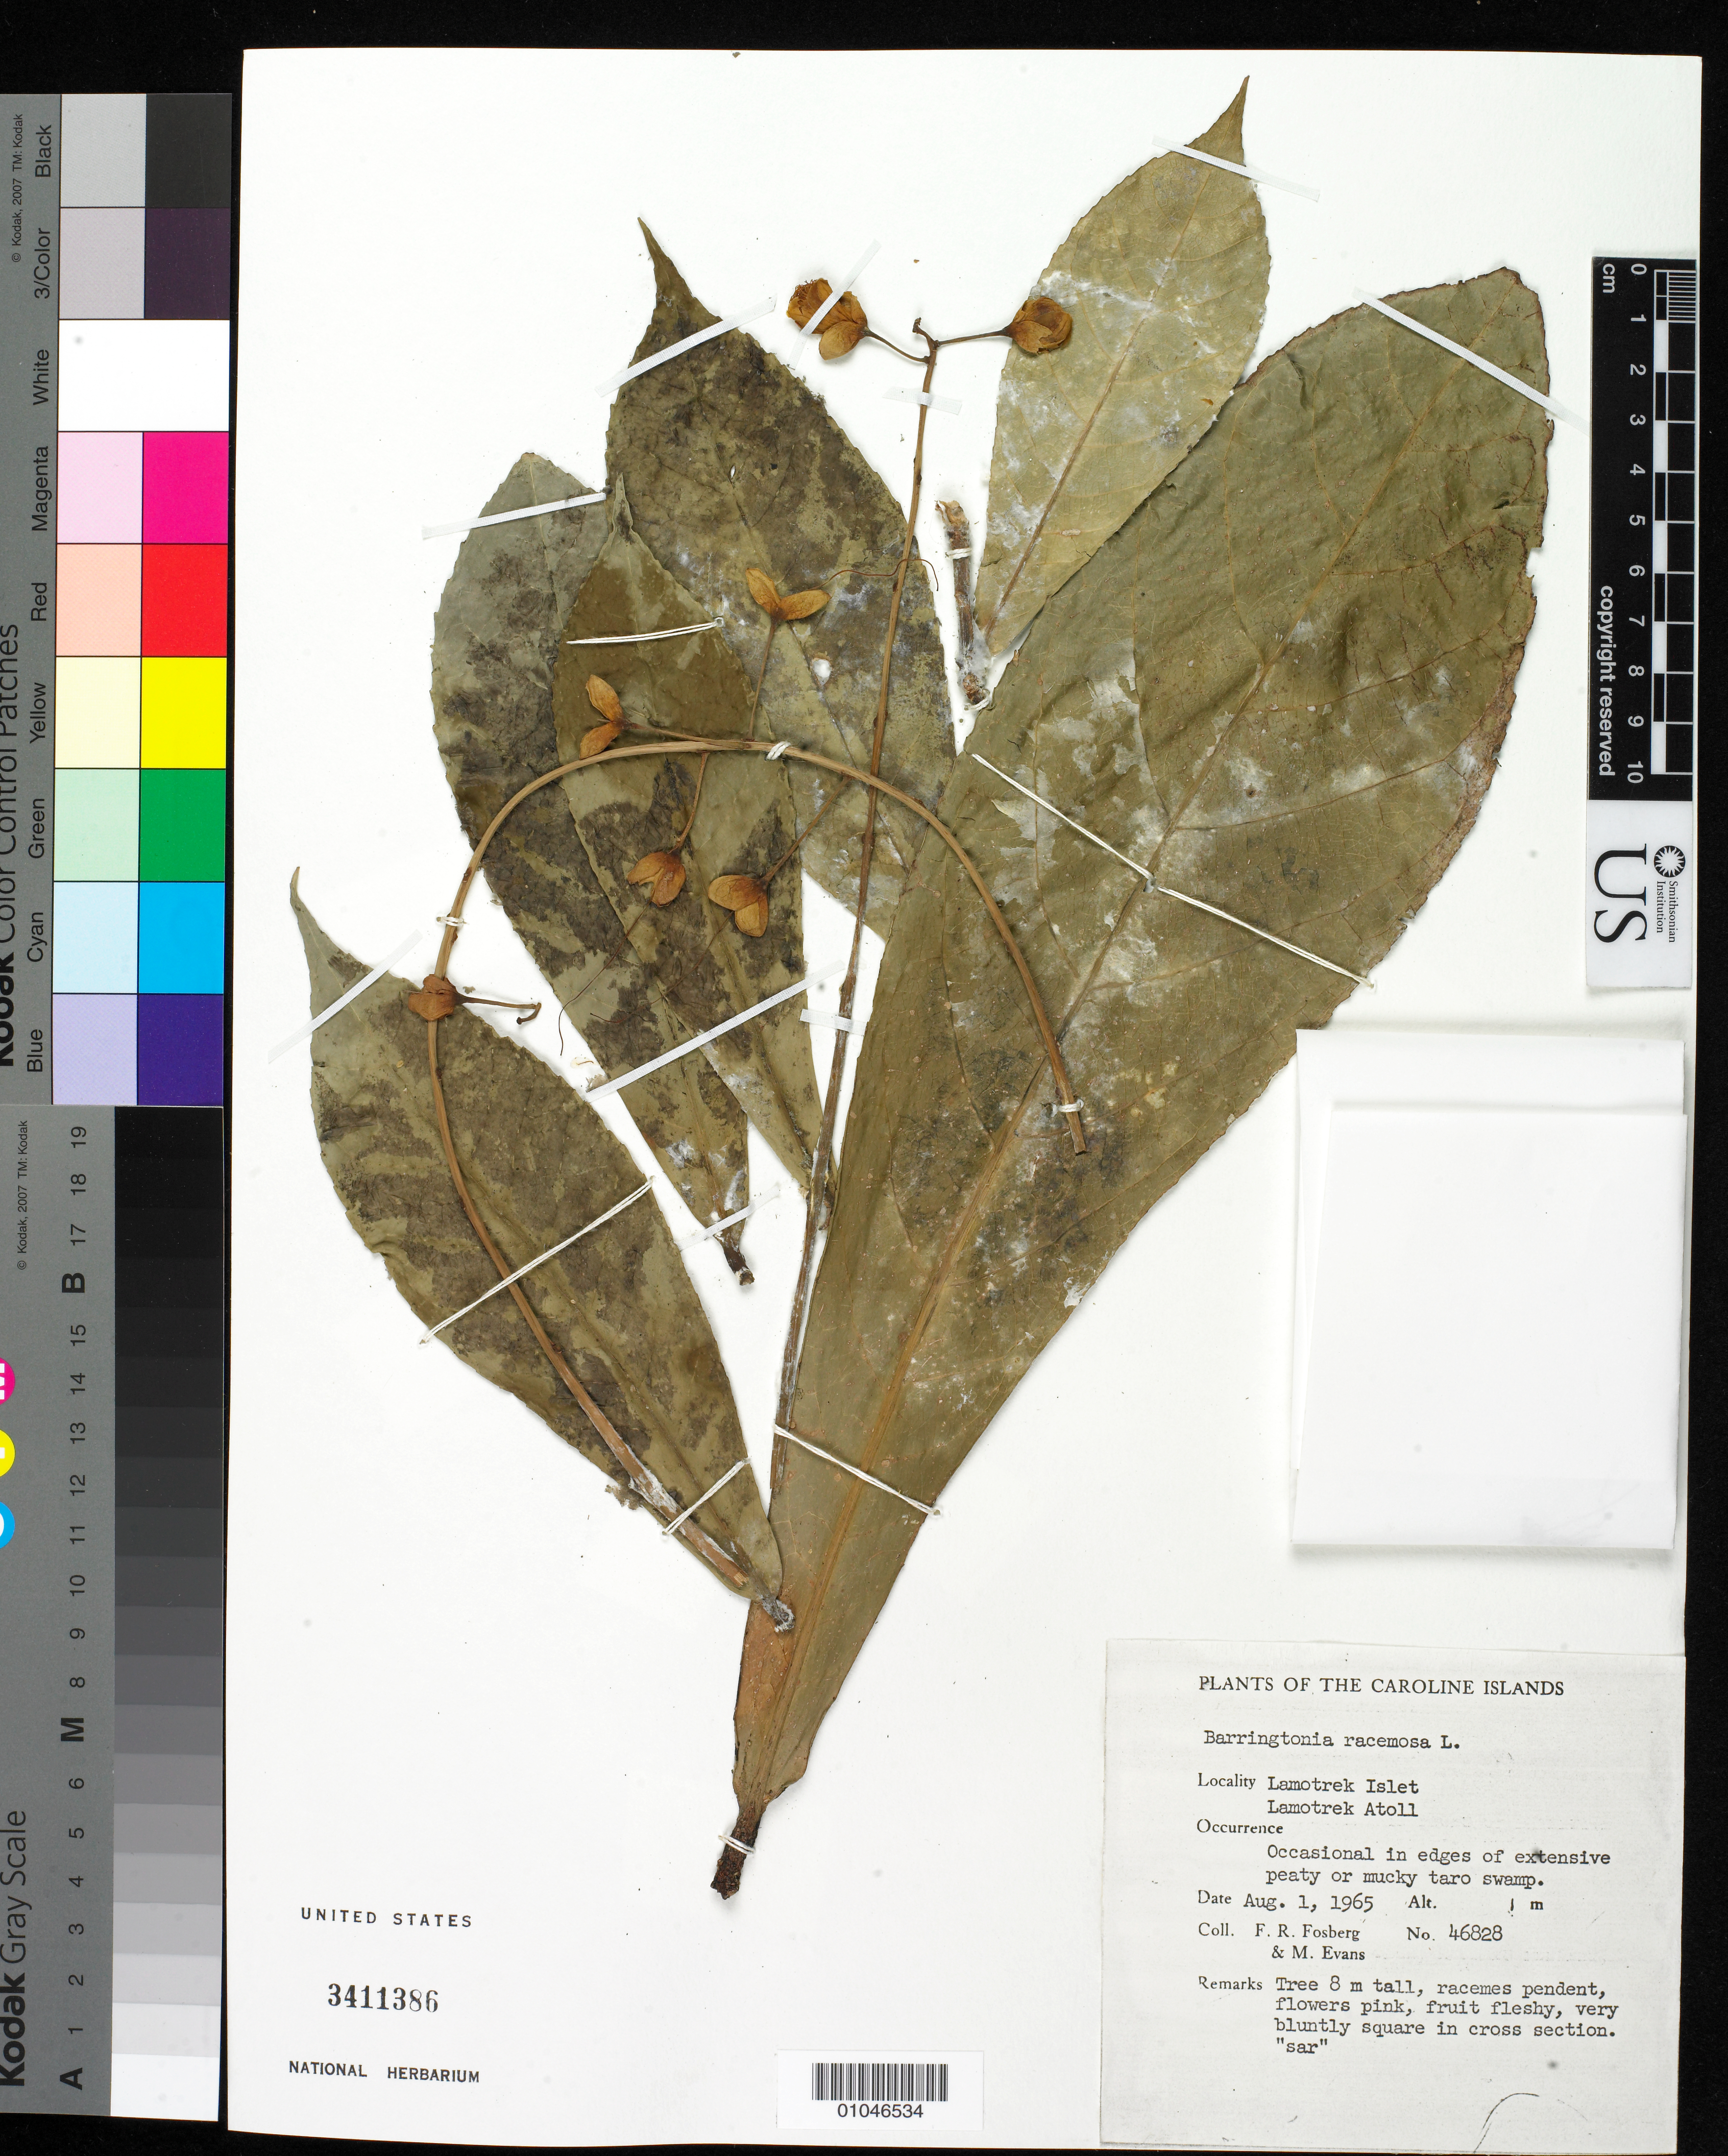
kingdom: Plantae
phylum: Tracheophyta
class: Magnoliopsida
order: Ericales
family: Lecythidaceae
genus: Barringtonia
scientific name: Barringtonia racemosa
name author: (L.) Spreng.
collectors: F. R. Fosberg & M. Evans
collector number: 46828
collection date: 1965-08-01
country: Micronesia, Federated States of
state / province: Yap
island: Lamotrek Atoll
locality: Lamotrek Islet, Lamotrek Atoll, Caroline Islands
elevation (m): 1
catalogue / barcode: US 3411386